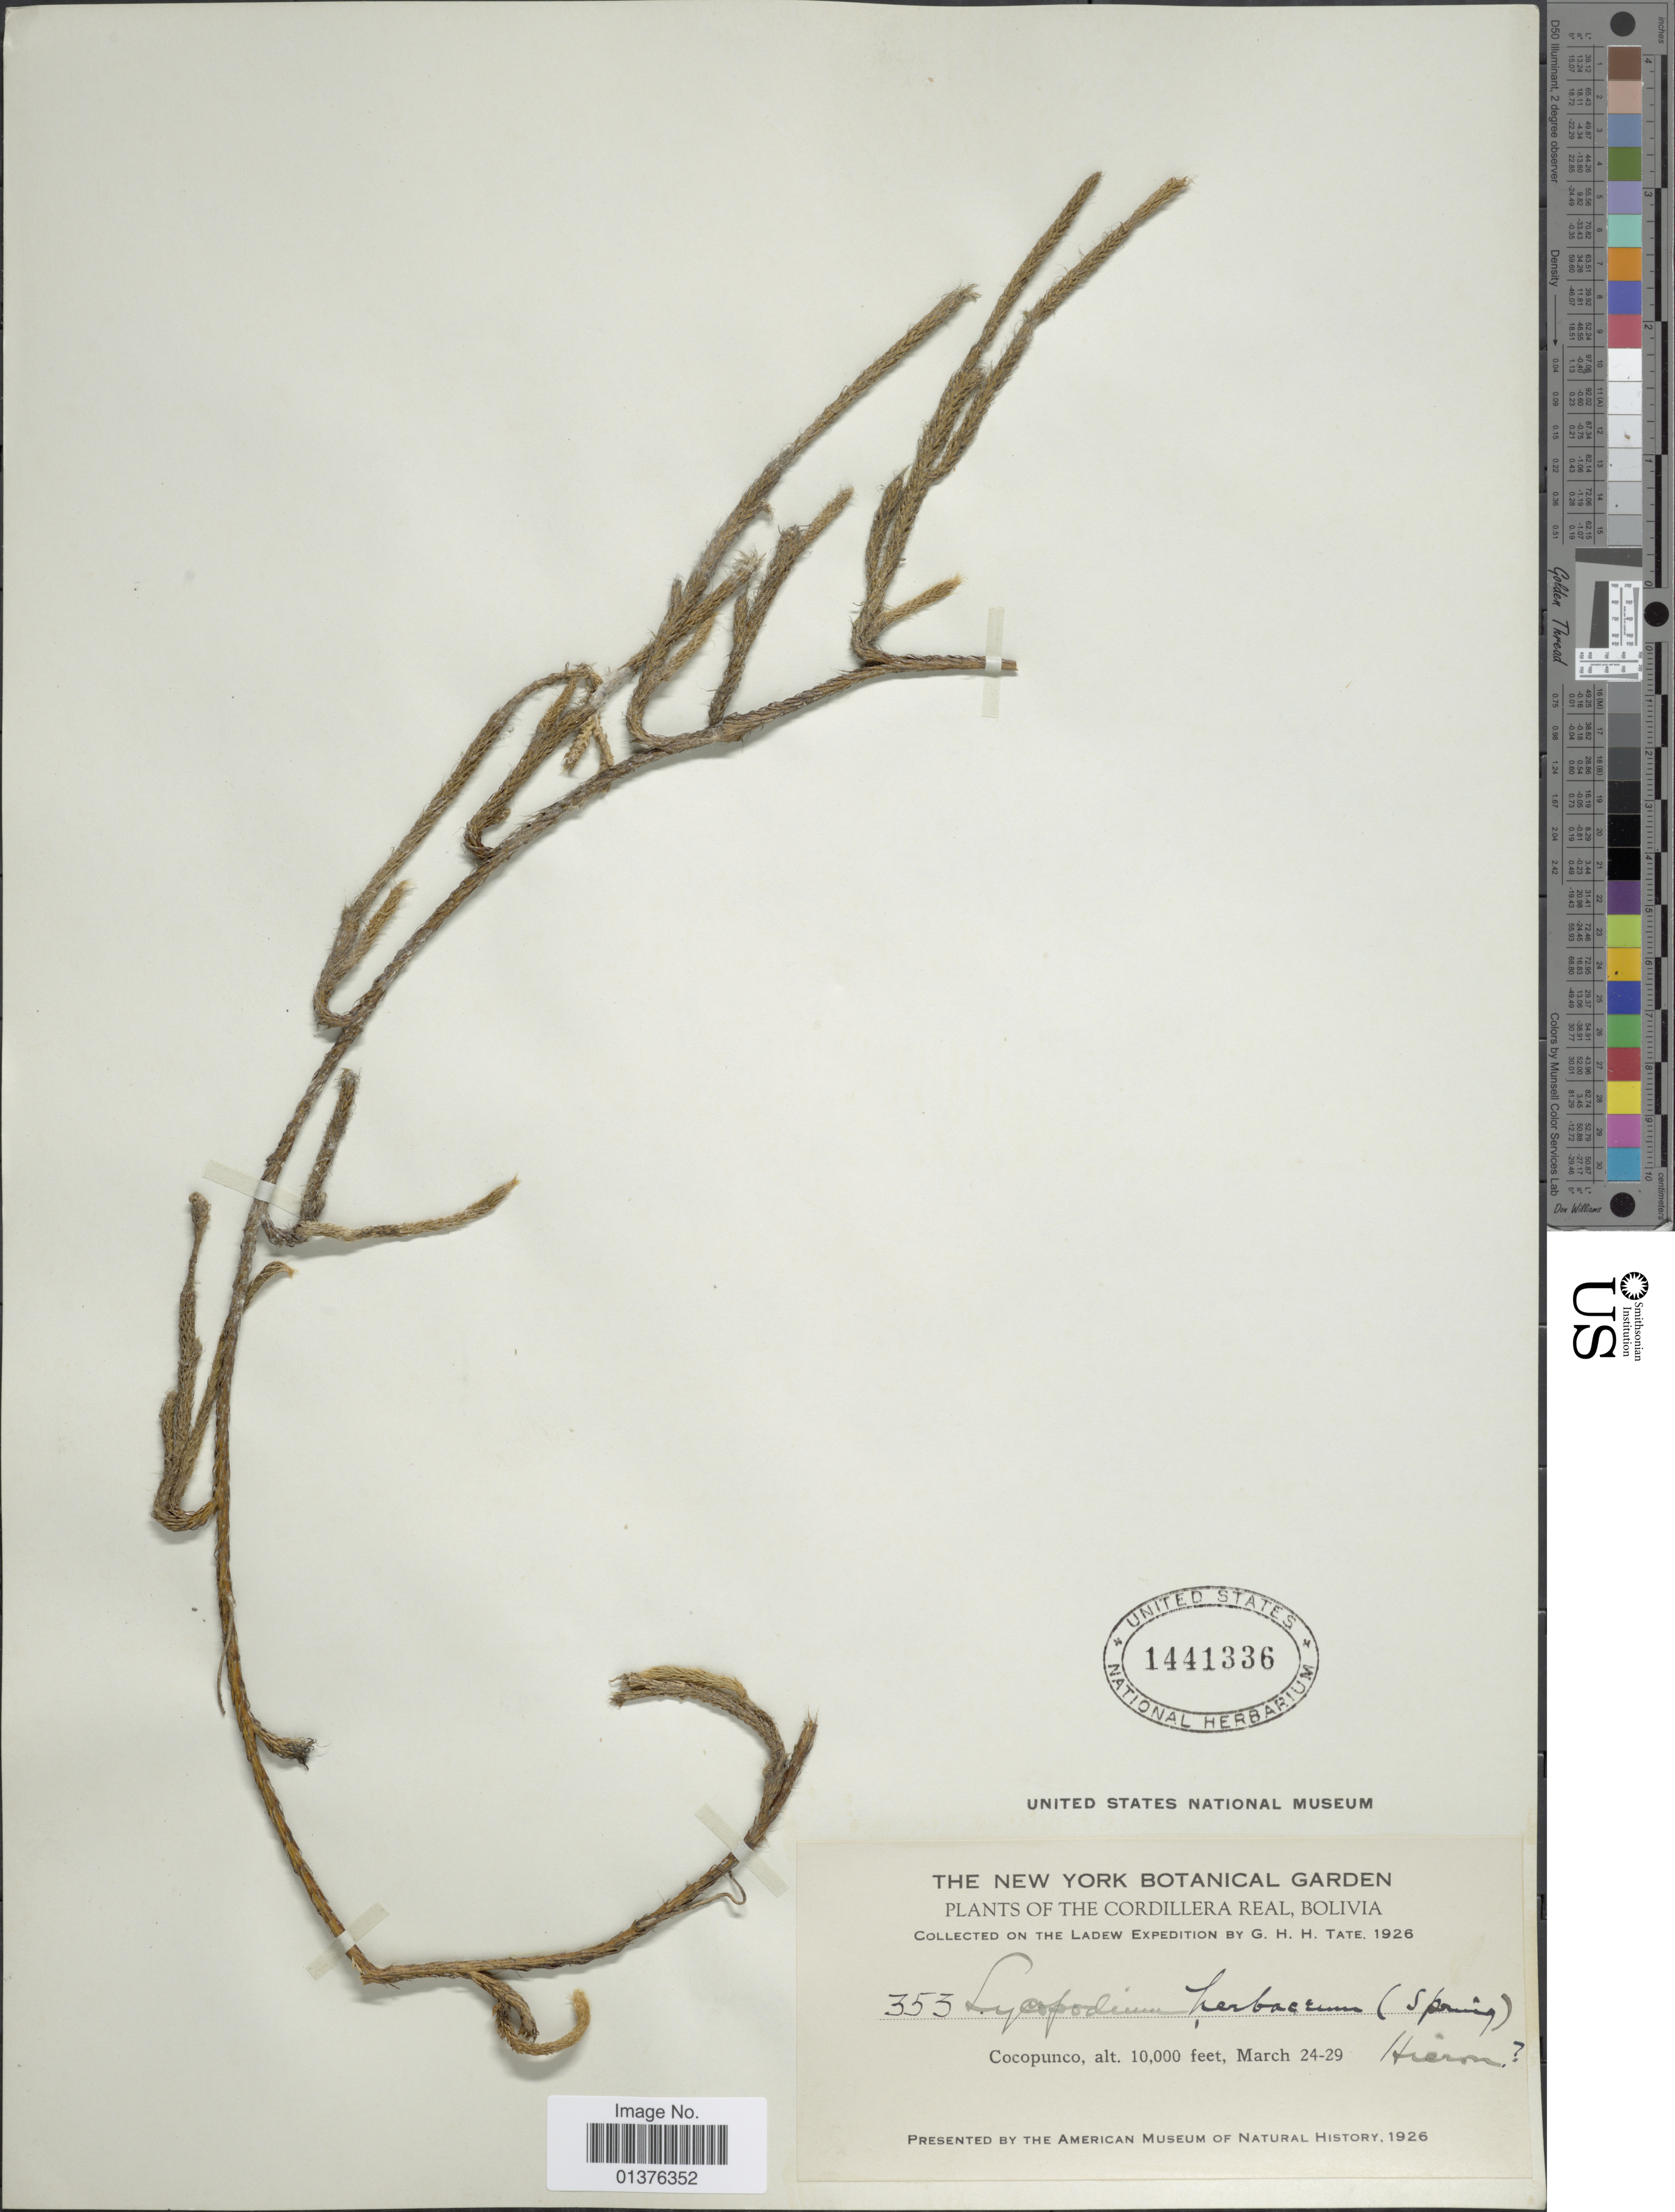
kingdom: Plantae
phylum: Tracheophyta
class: Lycopodiopsida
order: Lycopodiales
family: Lycopodiaceae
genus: Lycopodium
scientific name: Lycopodium clavatum subsp. contiguum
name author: (Klotzsch) B. Øllg.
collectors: G. Tate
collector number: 353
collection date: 1926-03-24/1926-03-29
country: Bolivia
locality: Cocopunco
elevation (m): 3048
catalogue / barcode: US 1441336